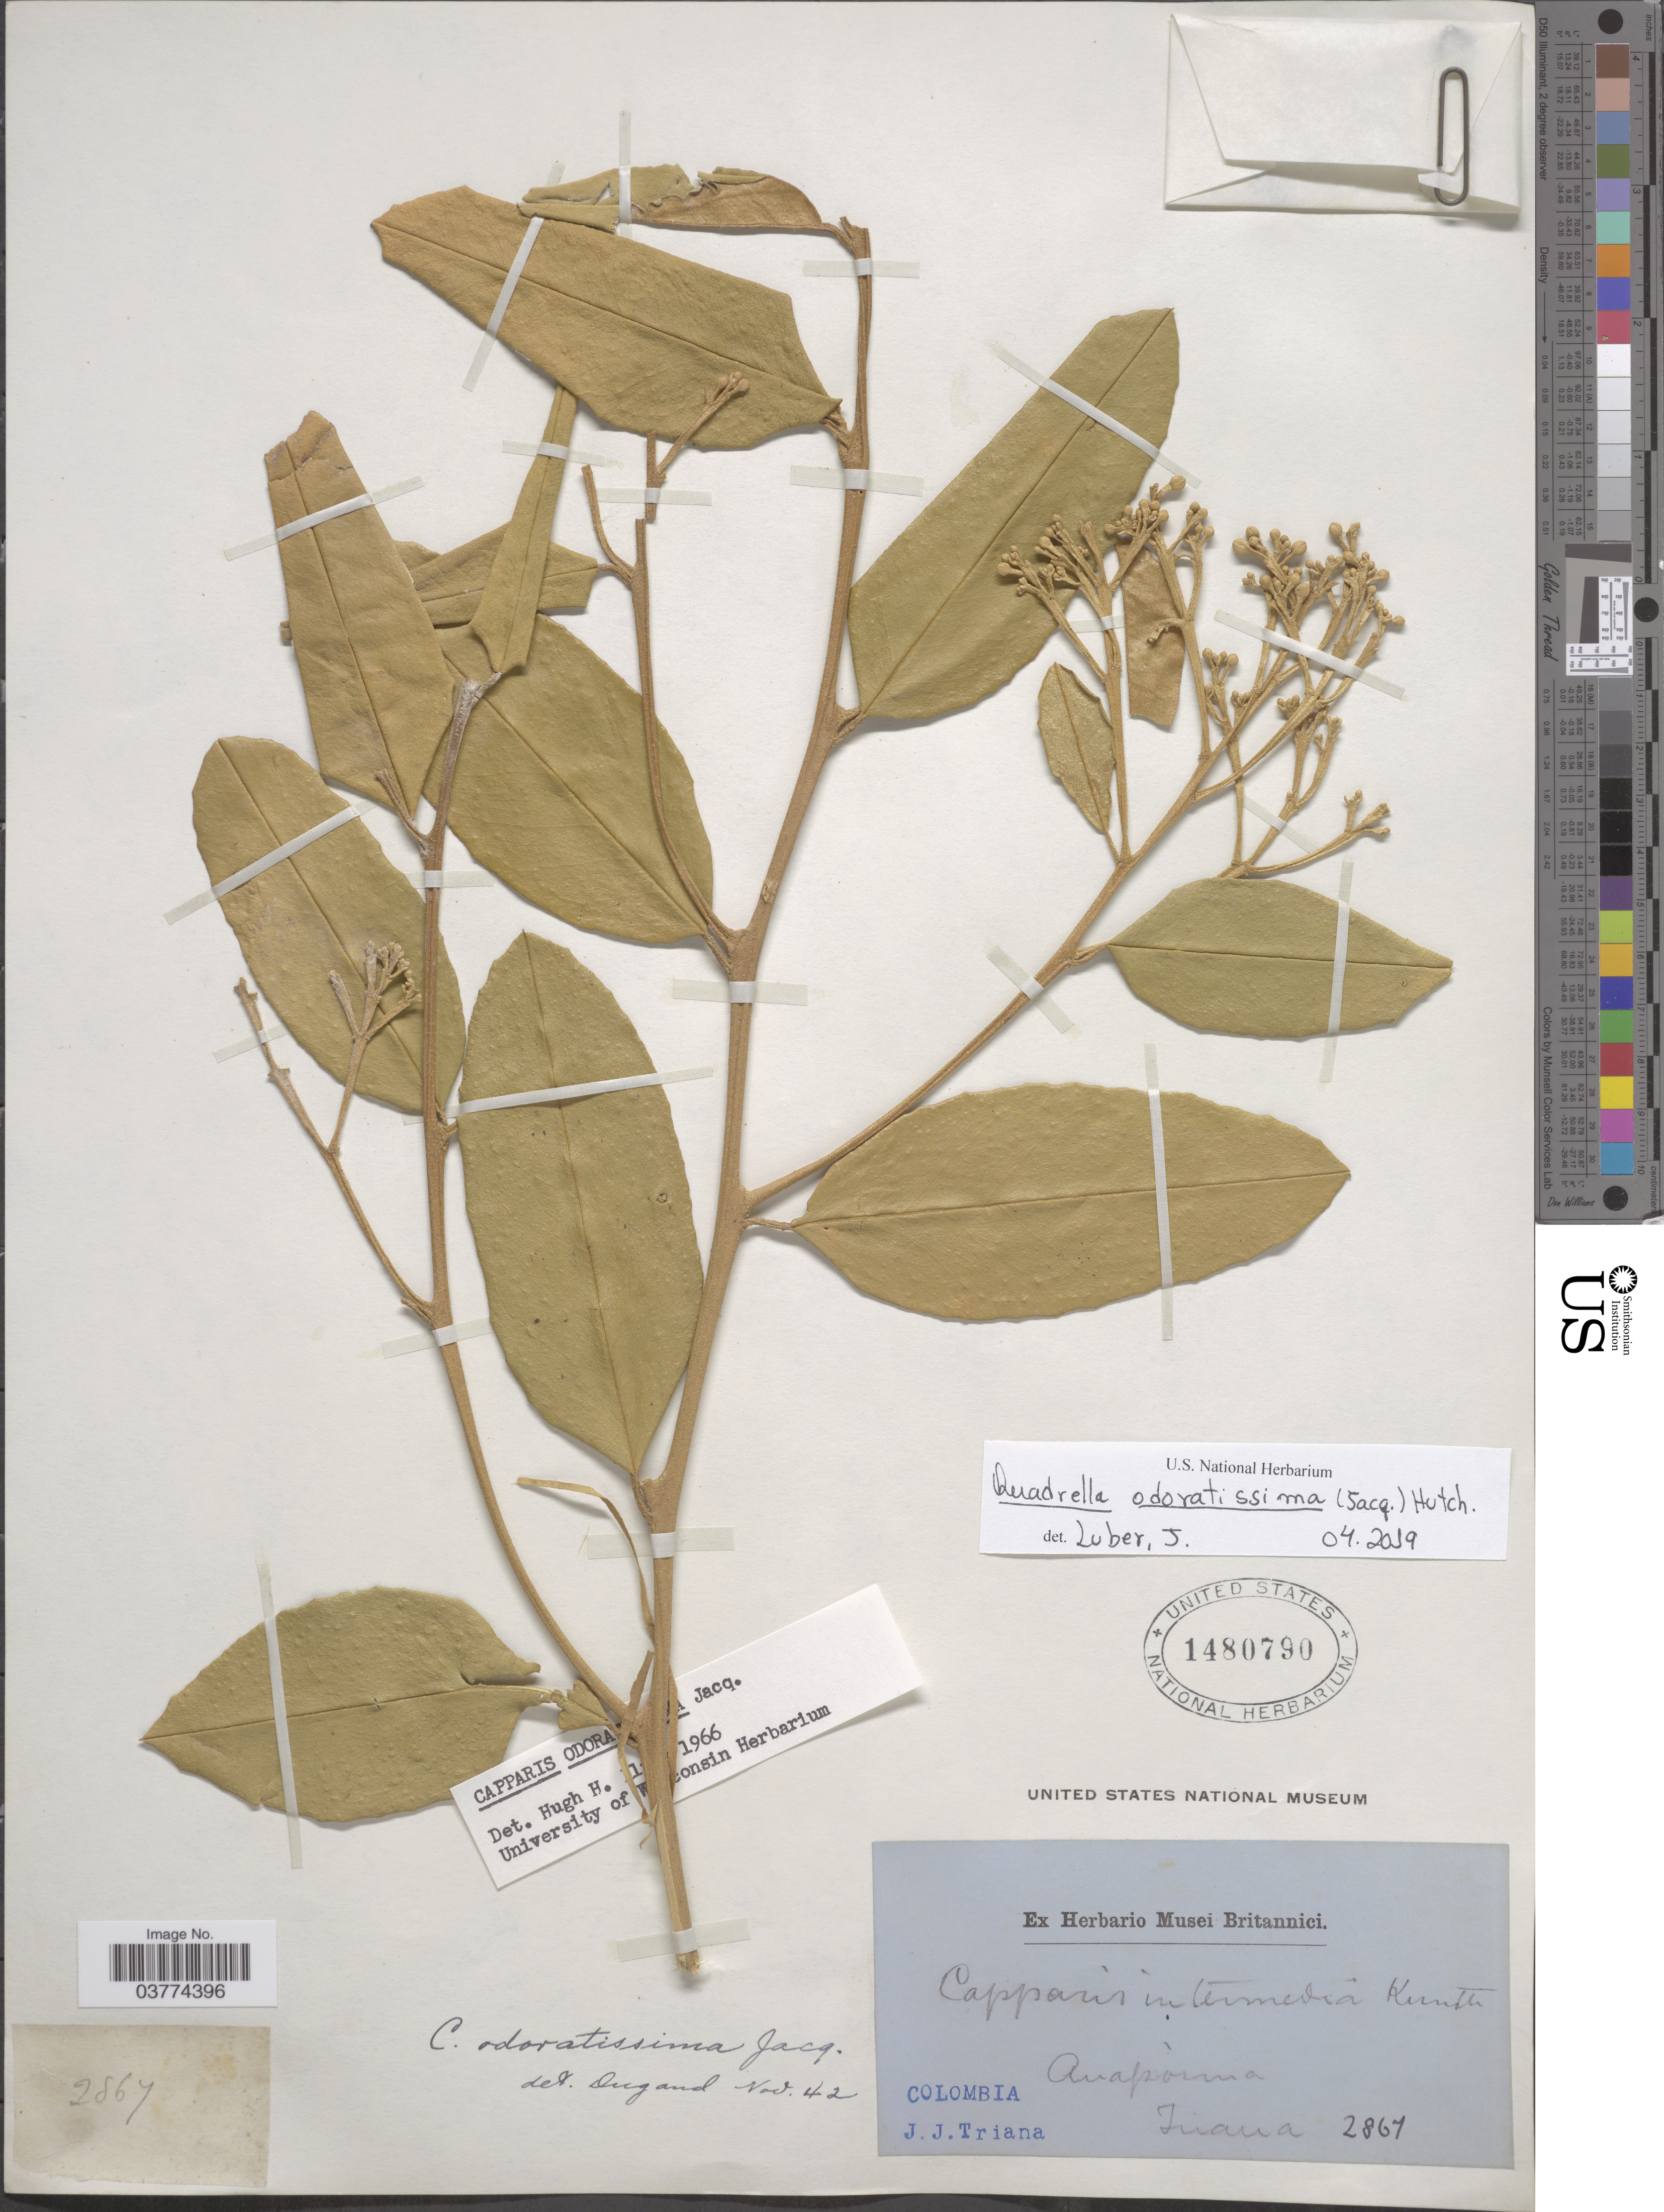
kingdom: Plantae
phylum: Tracheophyta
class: Magnoliopsida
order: Brassicales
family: Capparaceae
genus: Quadrella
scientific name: Quadrella odoratissima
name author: (Jacq.) Hutch.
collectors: J. J. Triana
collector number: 2867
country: Colombia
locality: Anapoima.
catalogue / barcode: US 1480790